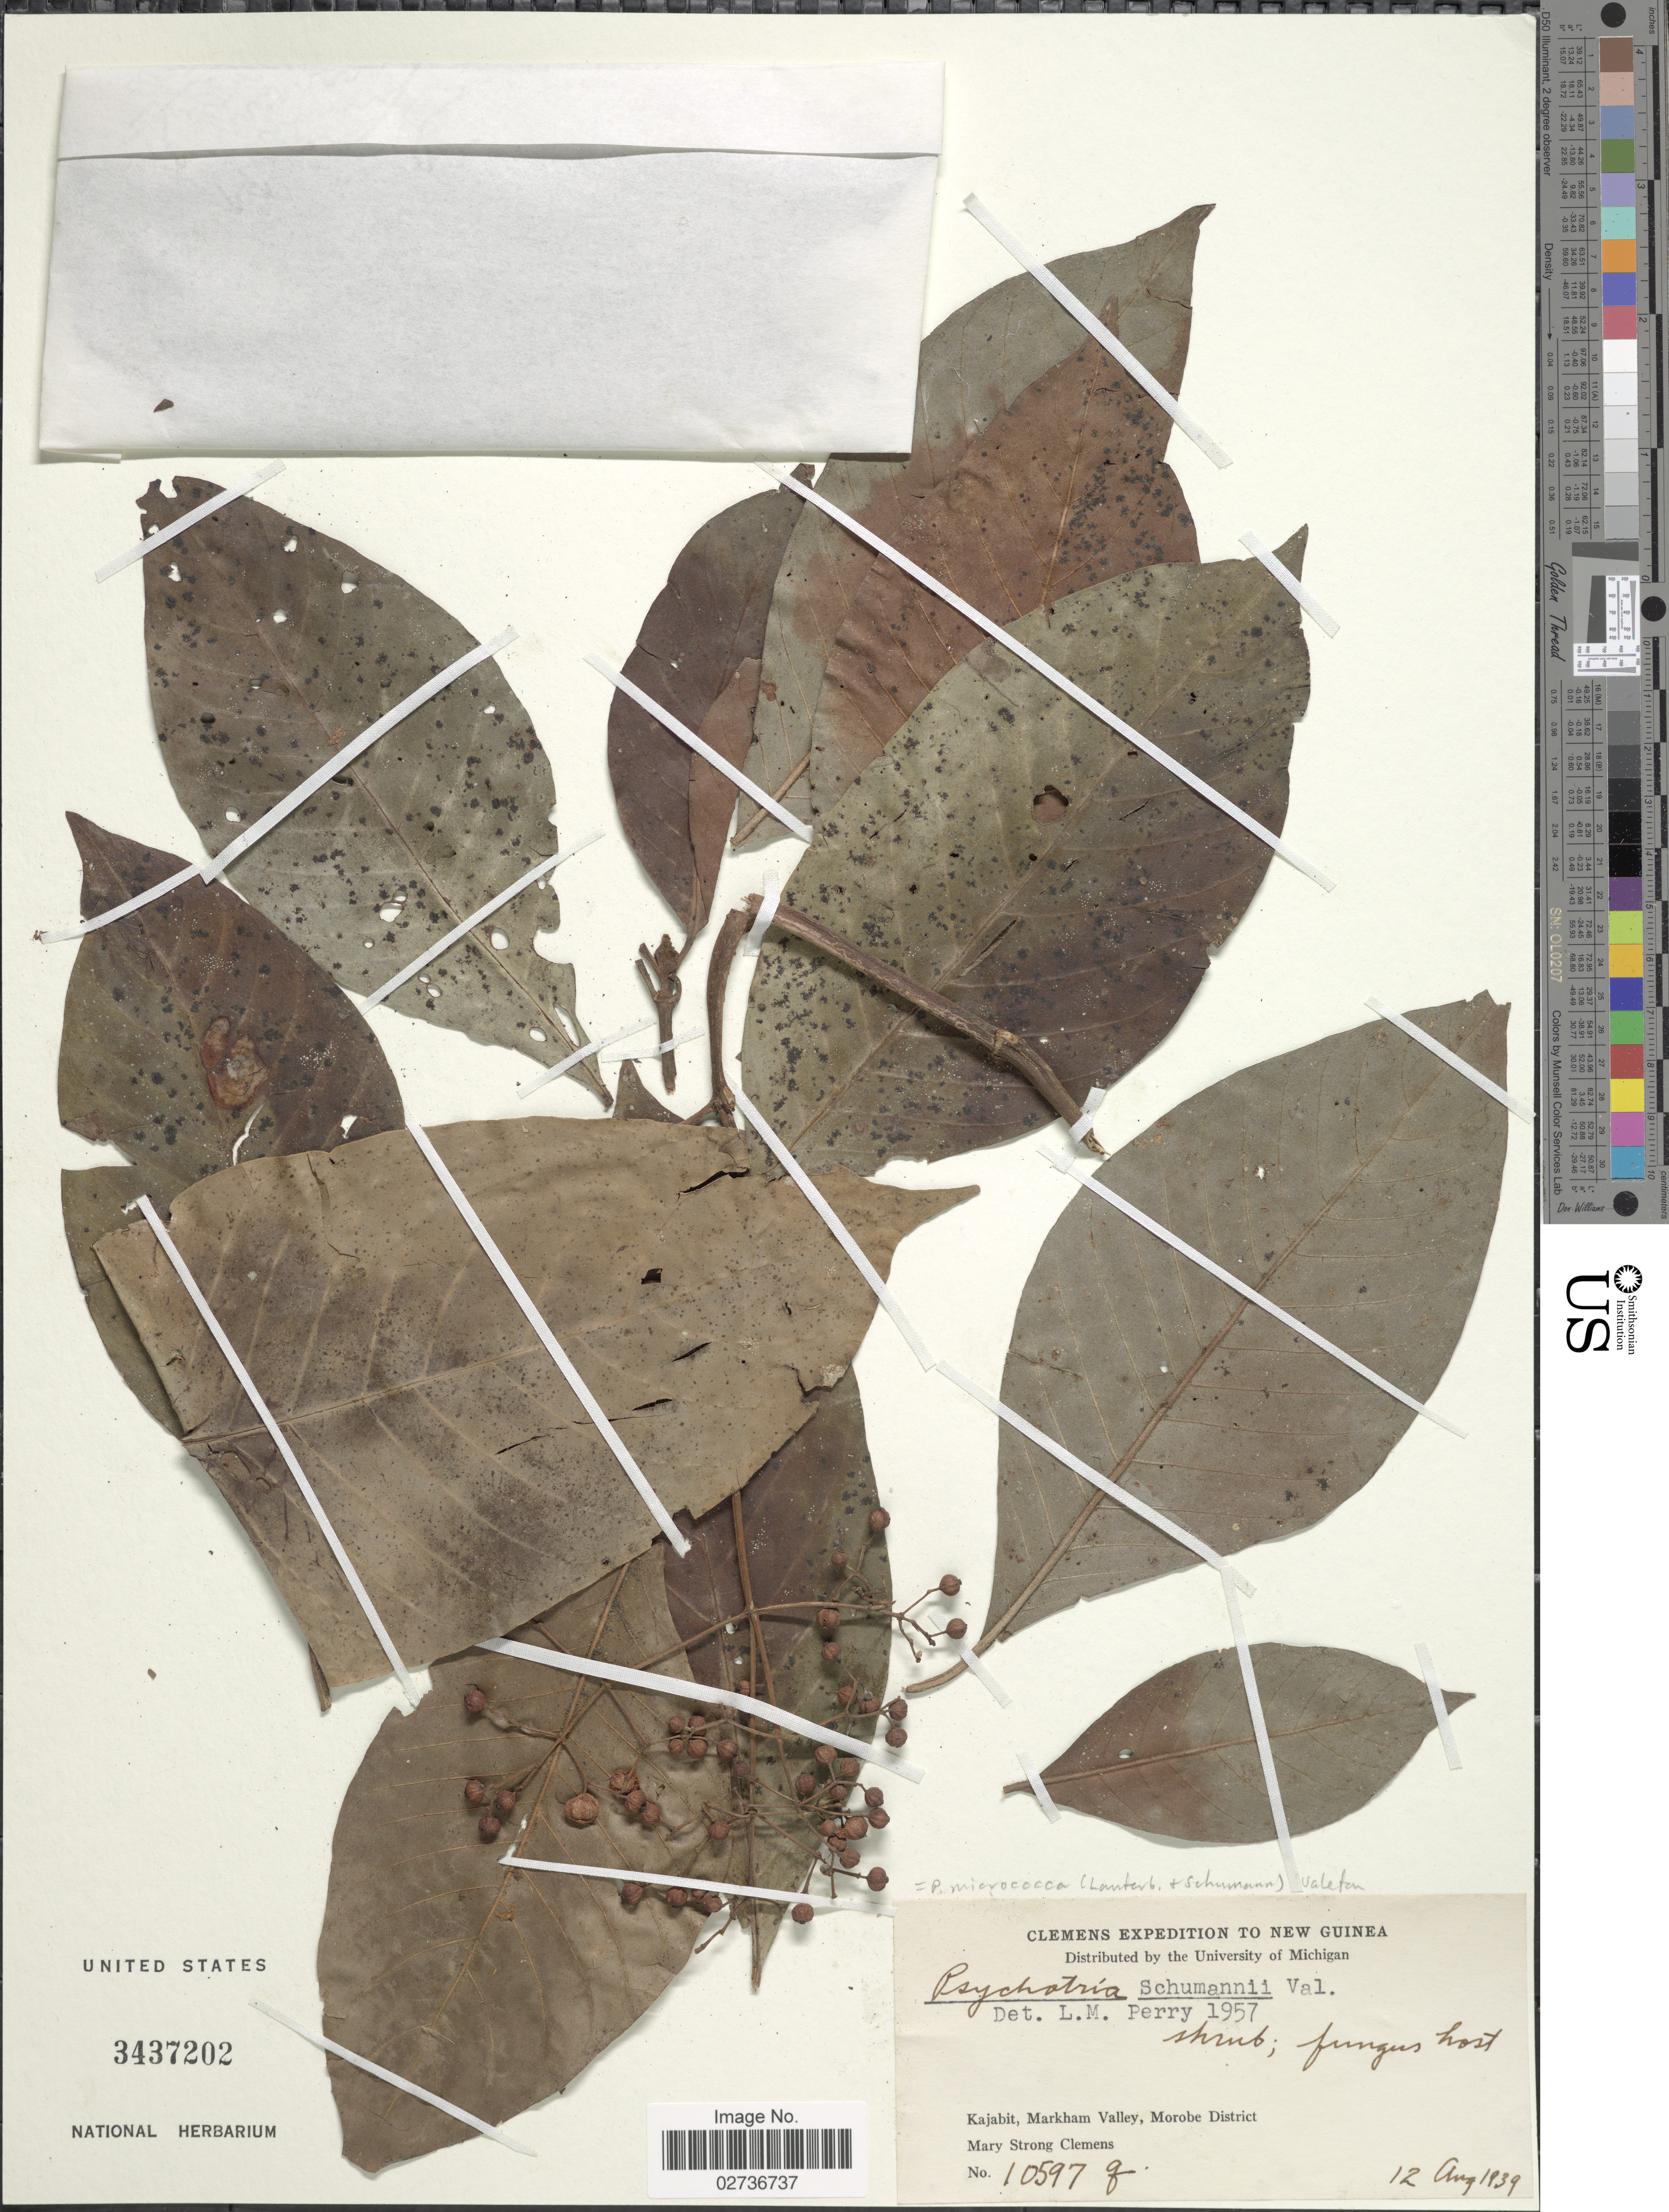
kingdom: Plantae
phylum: Tracheophyta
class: Magnoliopsida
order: Gentianales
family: Rubiaceae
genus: Psychotria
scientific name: Psychotria micrococca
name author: (Lauterb. & Shumann) Valeton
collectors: M. S. Clemens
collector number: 10597g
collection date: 1939-08-12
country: Papua New Guinea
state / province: Morobe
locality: Kajabit, Markham Valley, Morobe District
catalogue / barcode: US 3437202